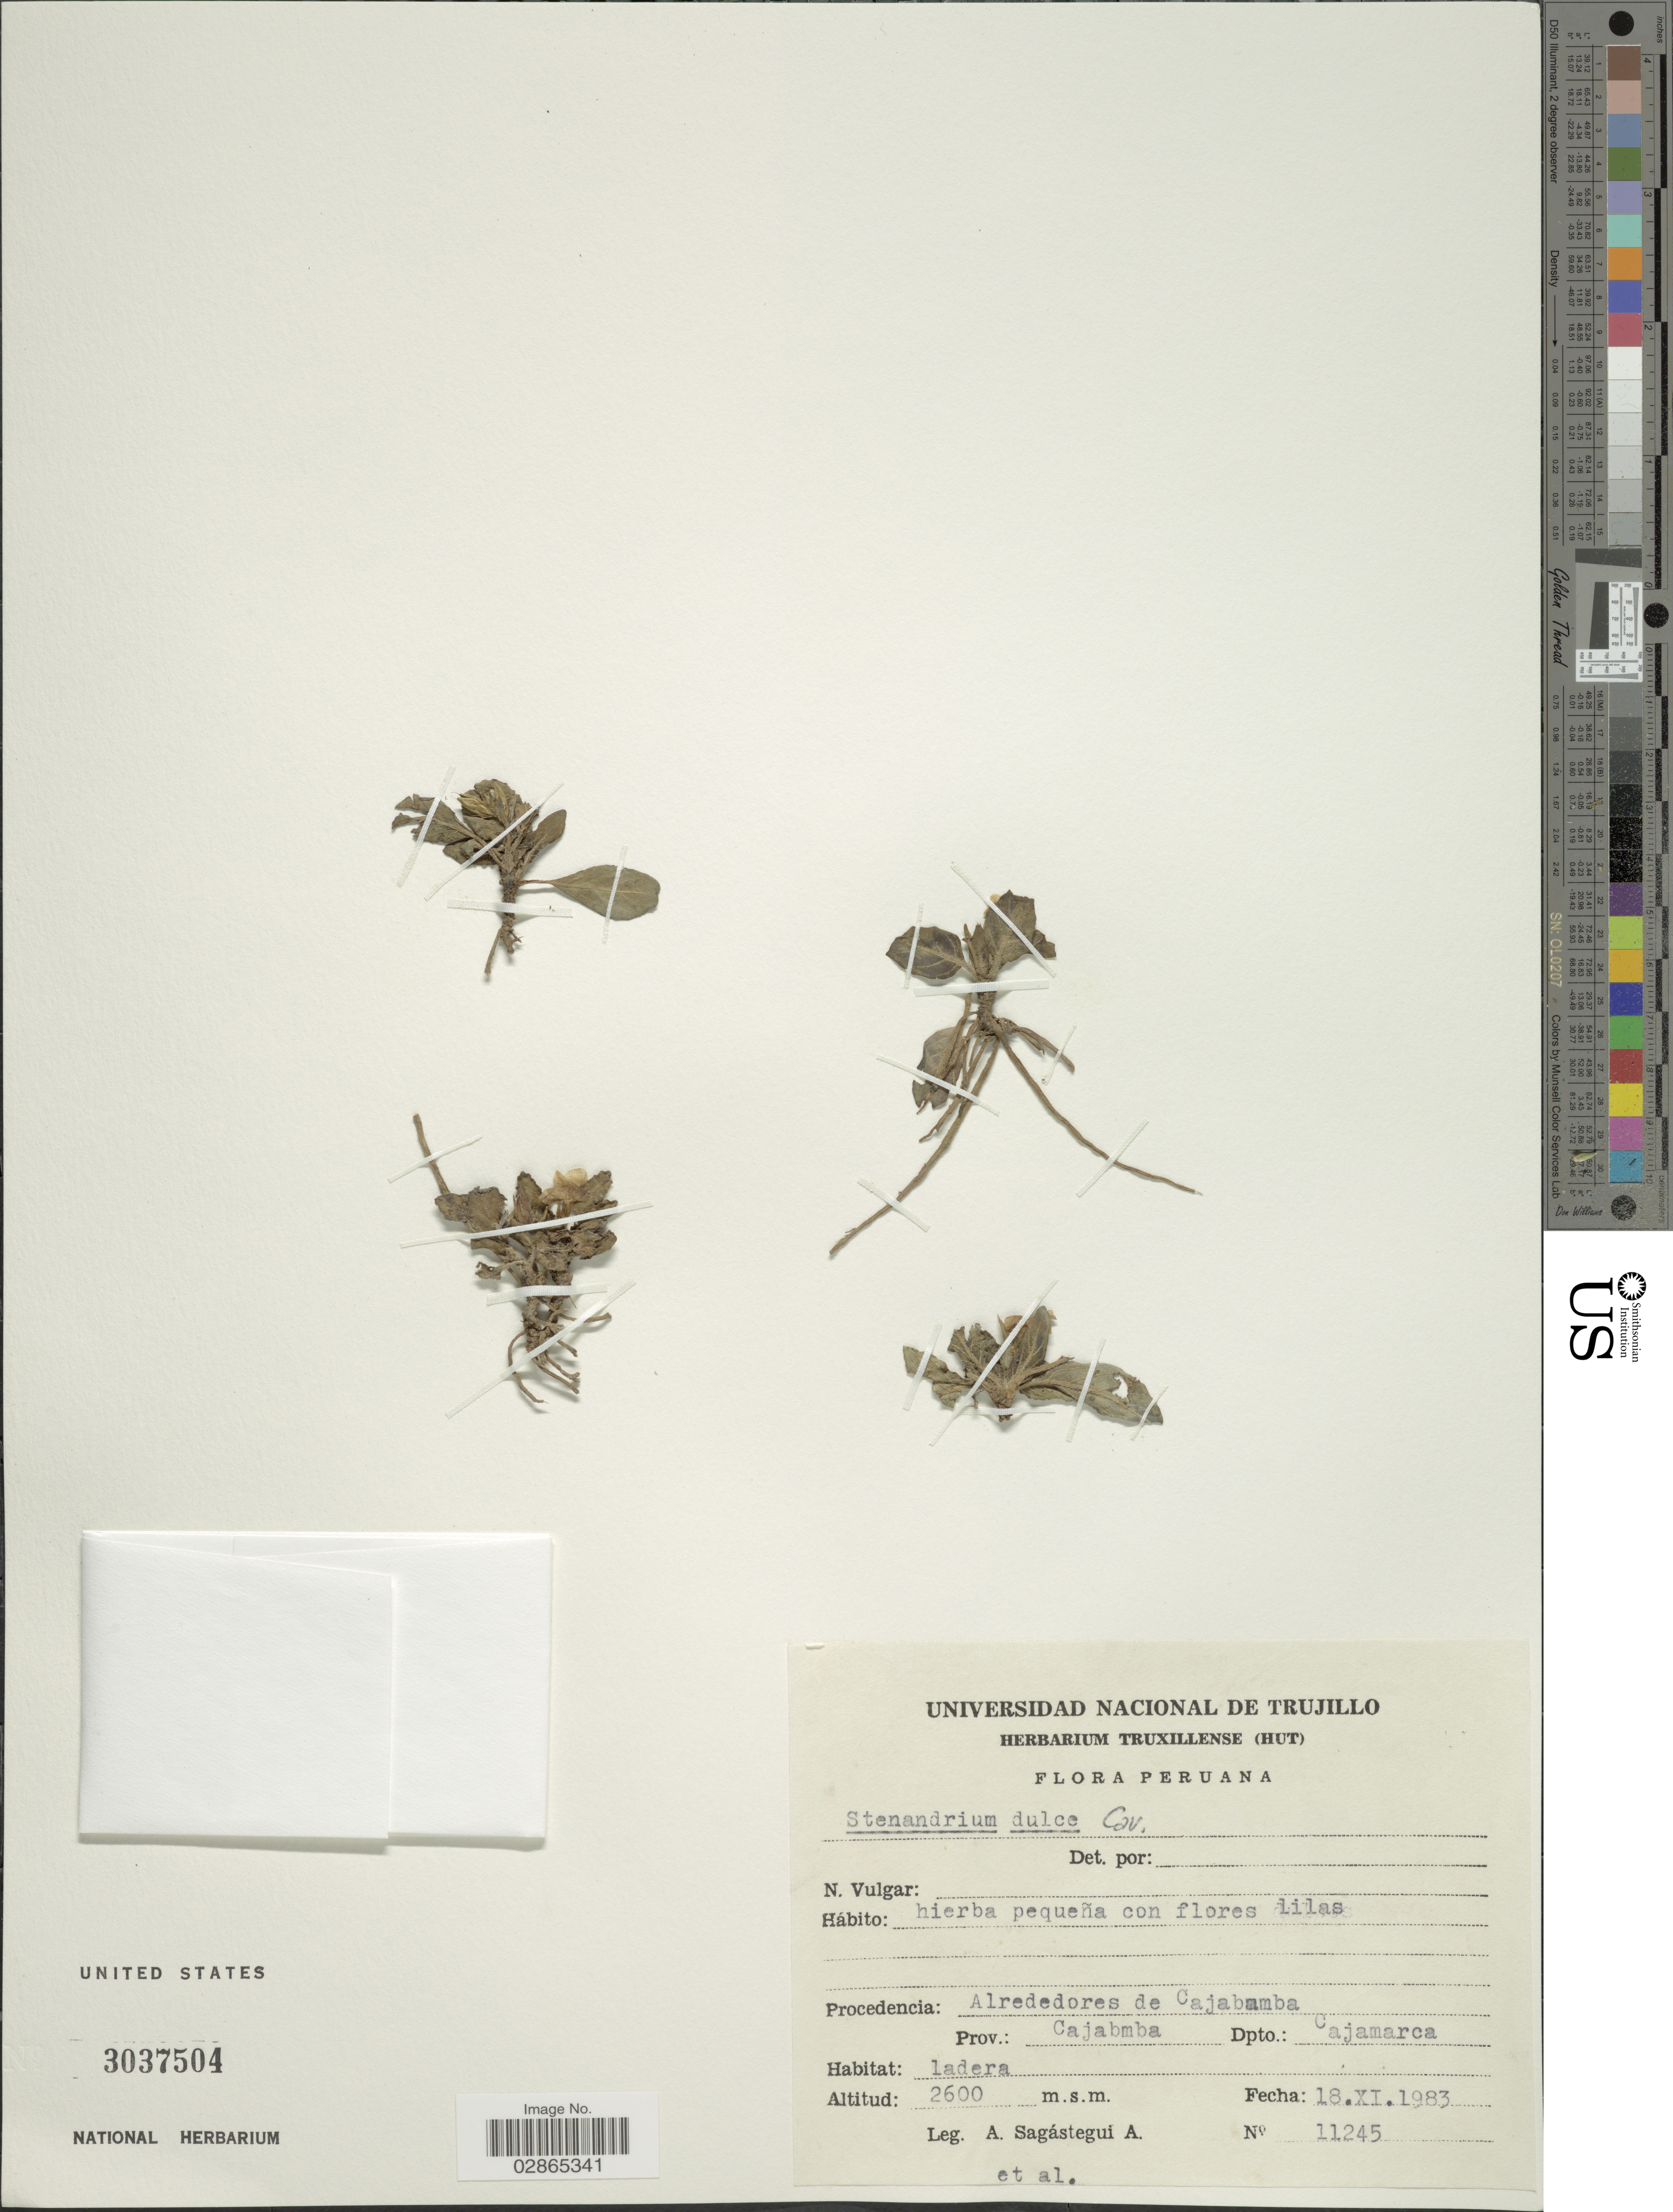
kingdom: Plantae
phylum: Tracheophyta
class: Magnoliopsida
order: Lamiales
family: Acanthaceae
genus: Stenandrium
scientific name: Stenandrium dulce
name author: (Cav.) Nees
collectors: A. Sagástegui A. & et al.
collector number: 11245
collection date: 1983-11-18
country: Peru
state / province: Cajamarca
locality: Alrededores de Cajabamba. Prov.: Cajabmba. Dpto.: Cajamarca.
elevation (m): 2600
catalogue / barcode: US 3037504